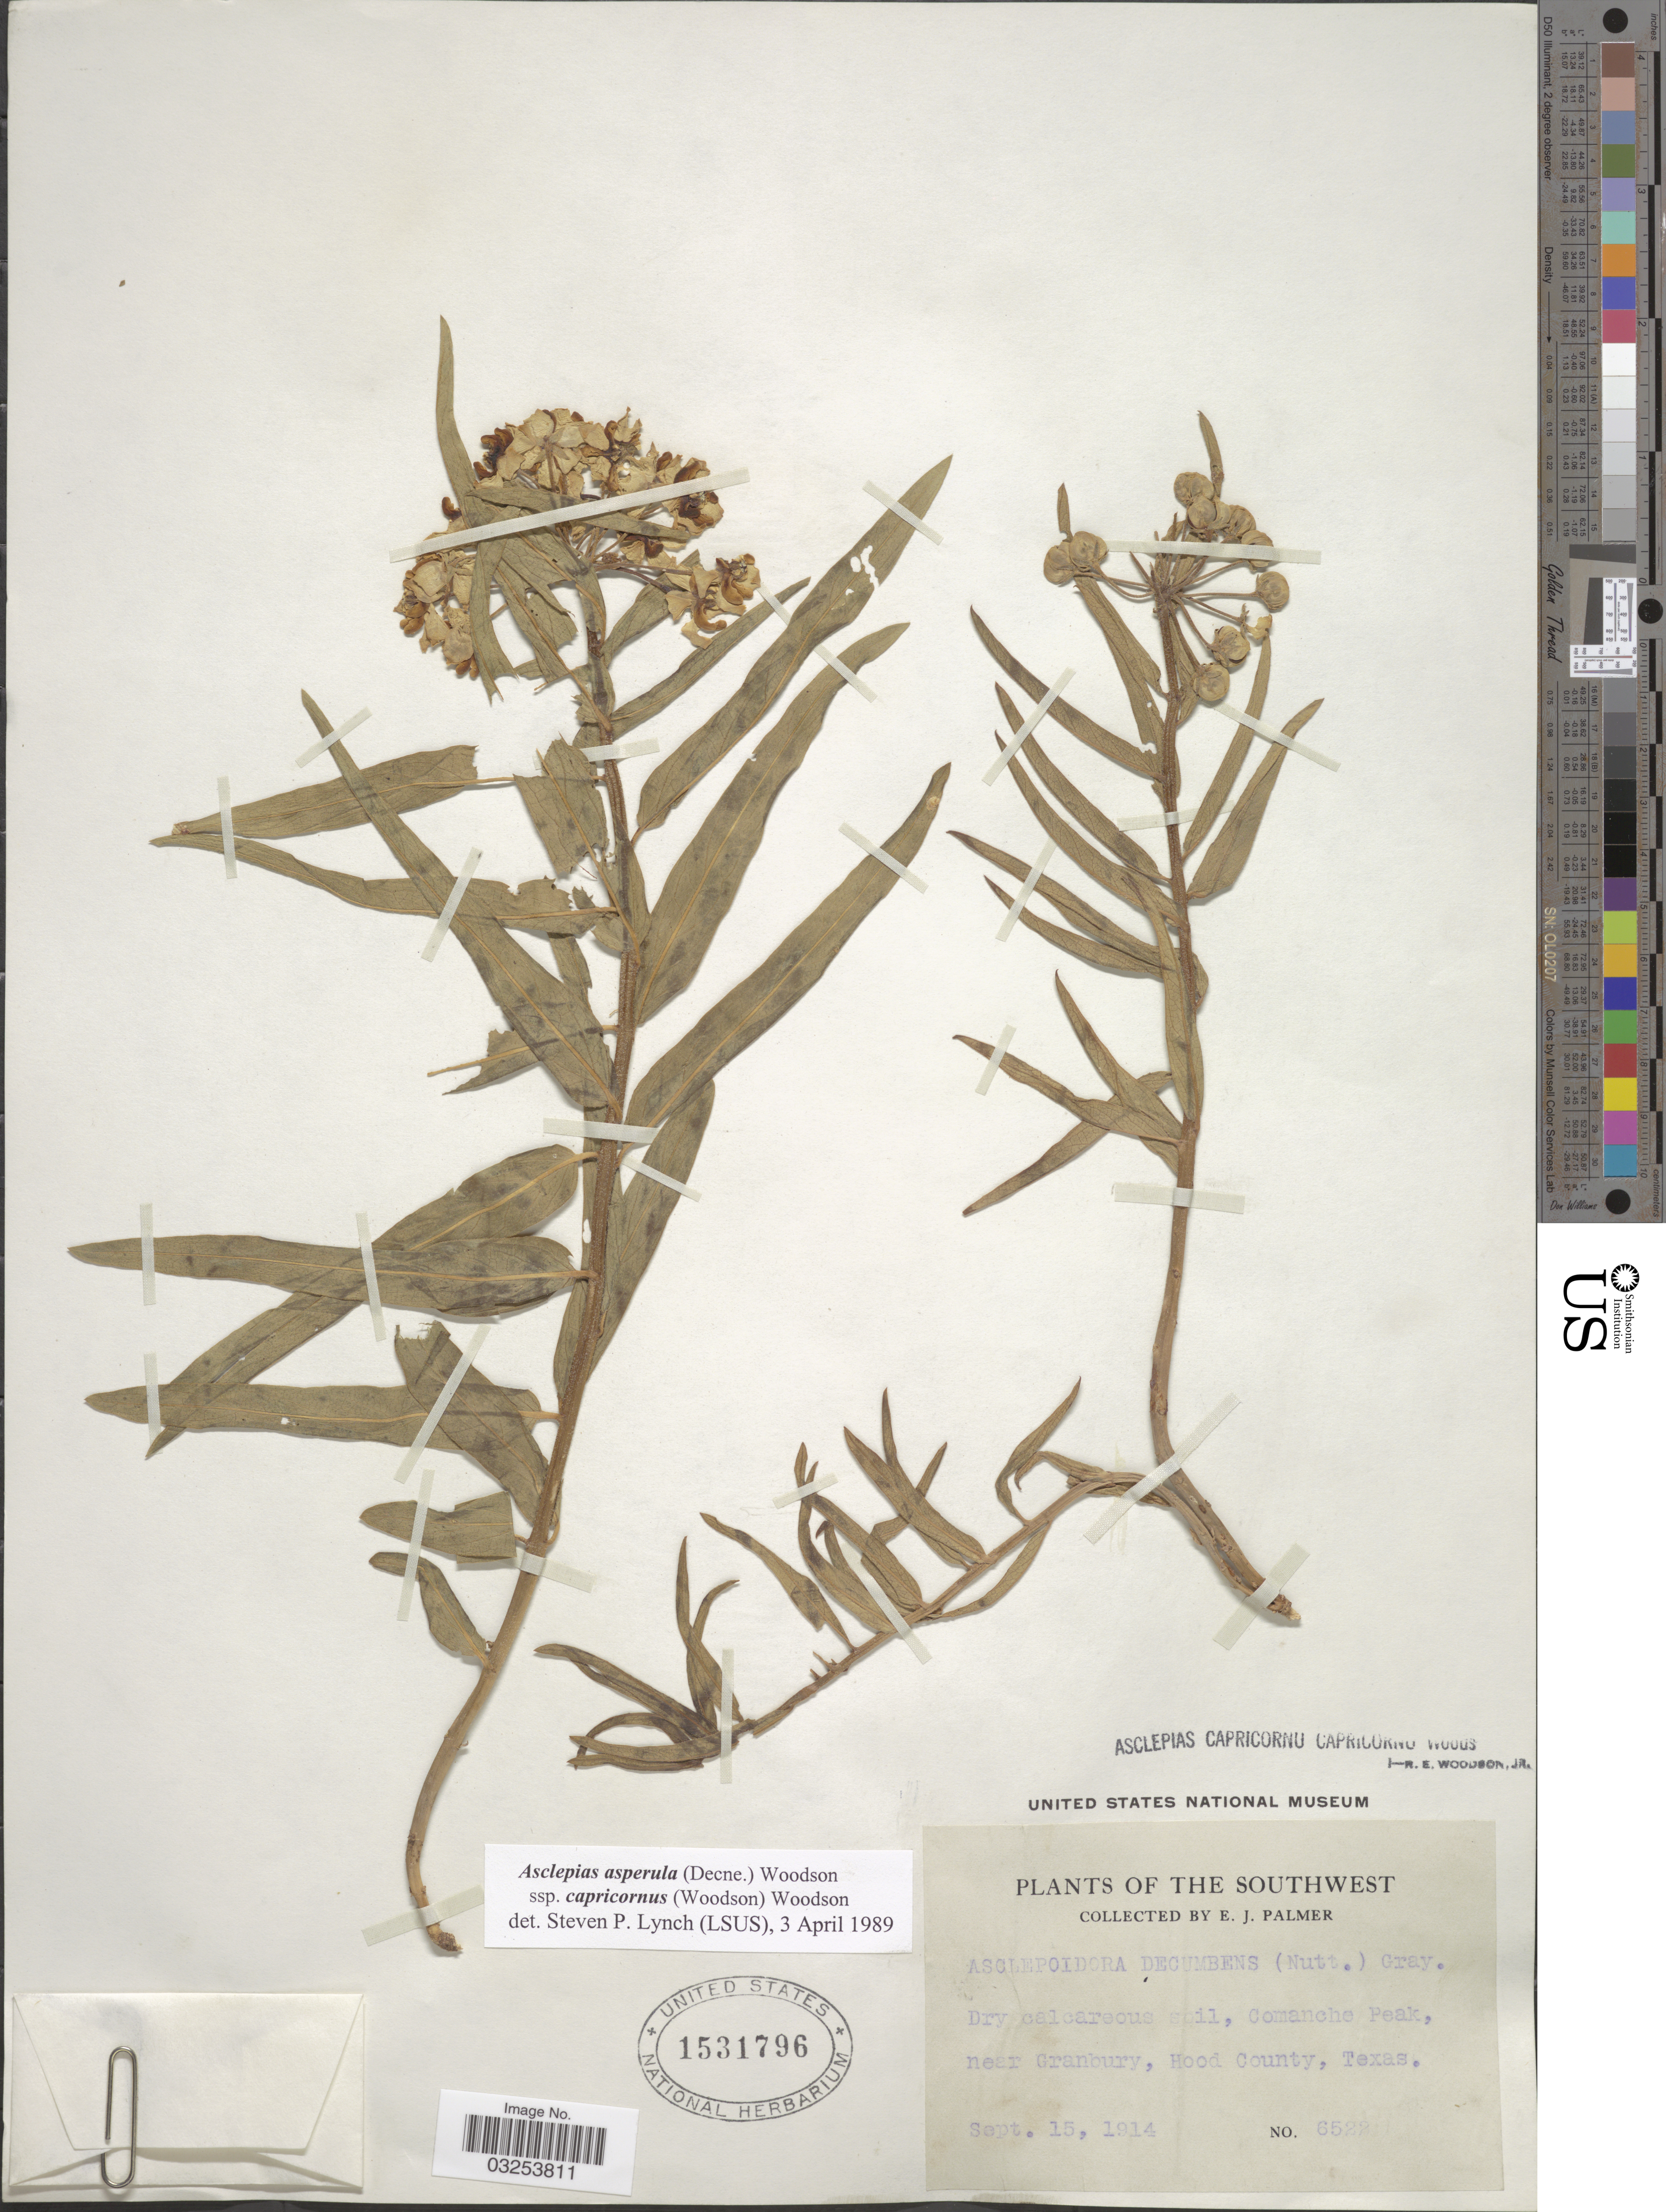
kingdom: Plantae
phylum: Tracheophyta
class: Magnoliopsida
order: Gentianales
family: Apocynaceae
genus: Asclepias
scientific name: Asclepias asperula subsp. capricornus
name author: Woodson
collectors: E. J. Palmer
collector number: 6522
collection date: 1914-09-15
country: United States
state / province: Texas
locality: Southwest. Comanche Peak, Near Granbury, Hood County.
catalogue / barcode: US 1531796